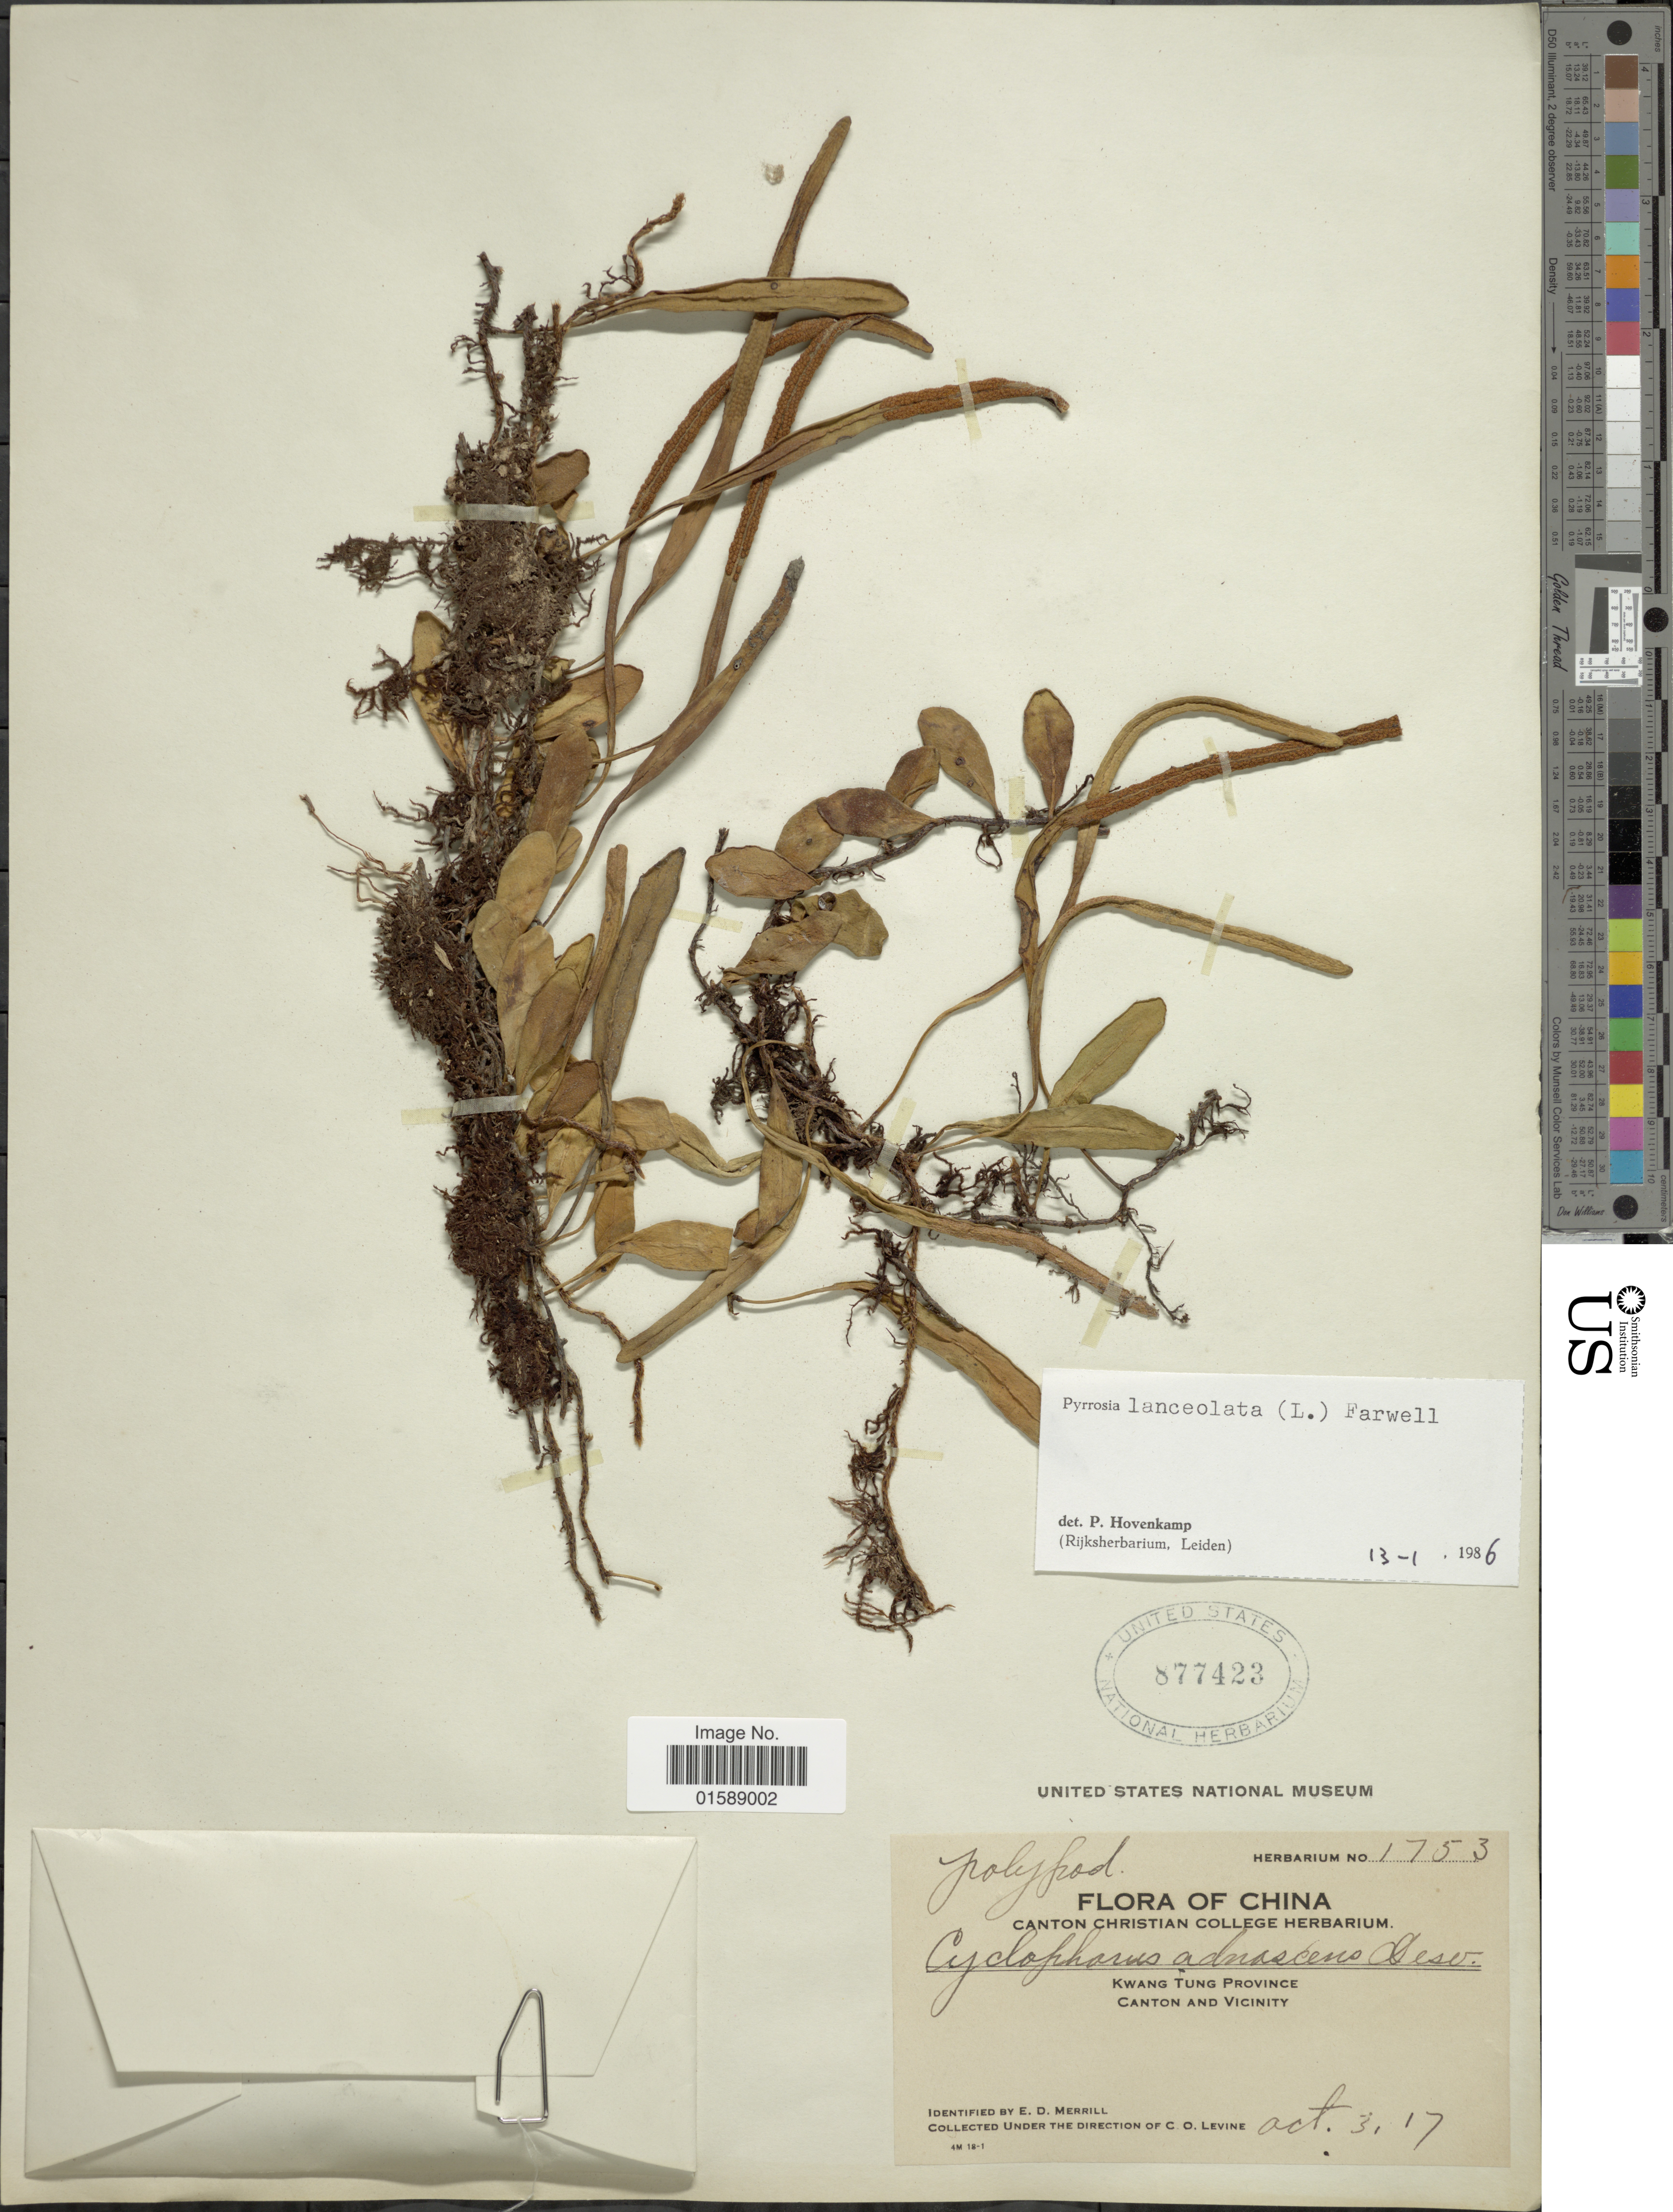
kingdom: Plantae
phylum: Tracheophyta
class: Polypodiopsida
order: Polypodiales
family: Polypodiaceae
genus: Pyrrosia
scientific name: Pyrrosia lanceolata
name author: (L.) Farw.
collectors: C. O. Levine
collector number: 1753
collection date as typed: Transcribed d/m/y: 3/10/17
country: China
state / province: Guangdong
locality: Kwang Tung Province. Canton and vicinity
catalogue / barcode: US 877423